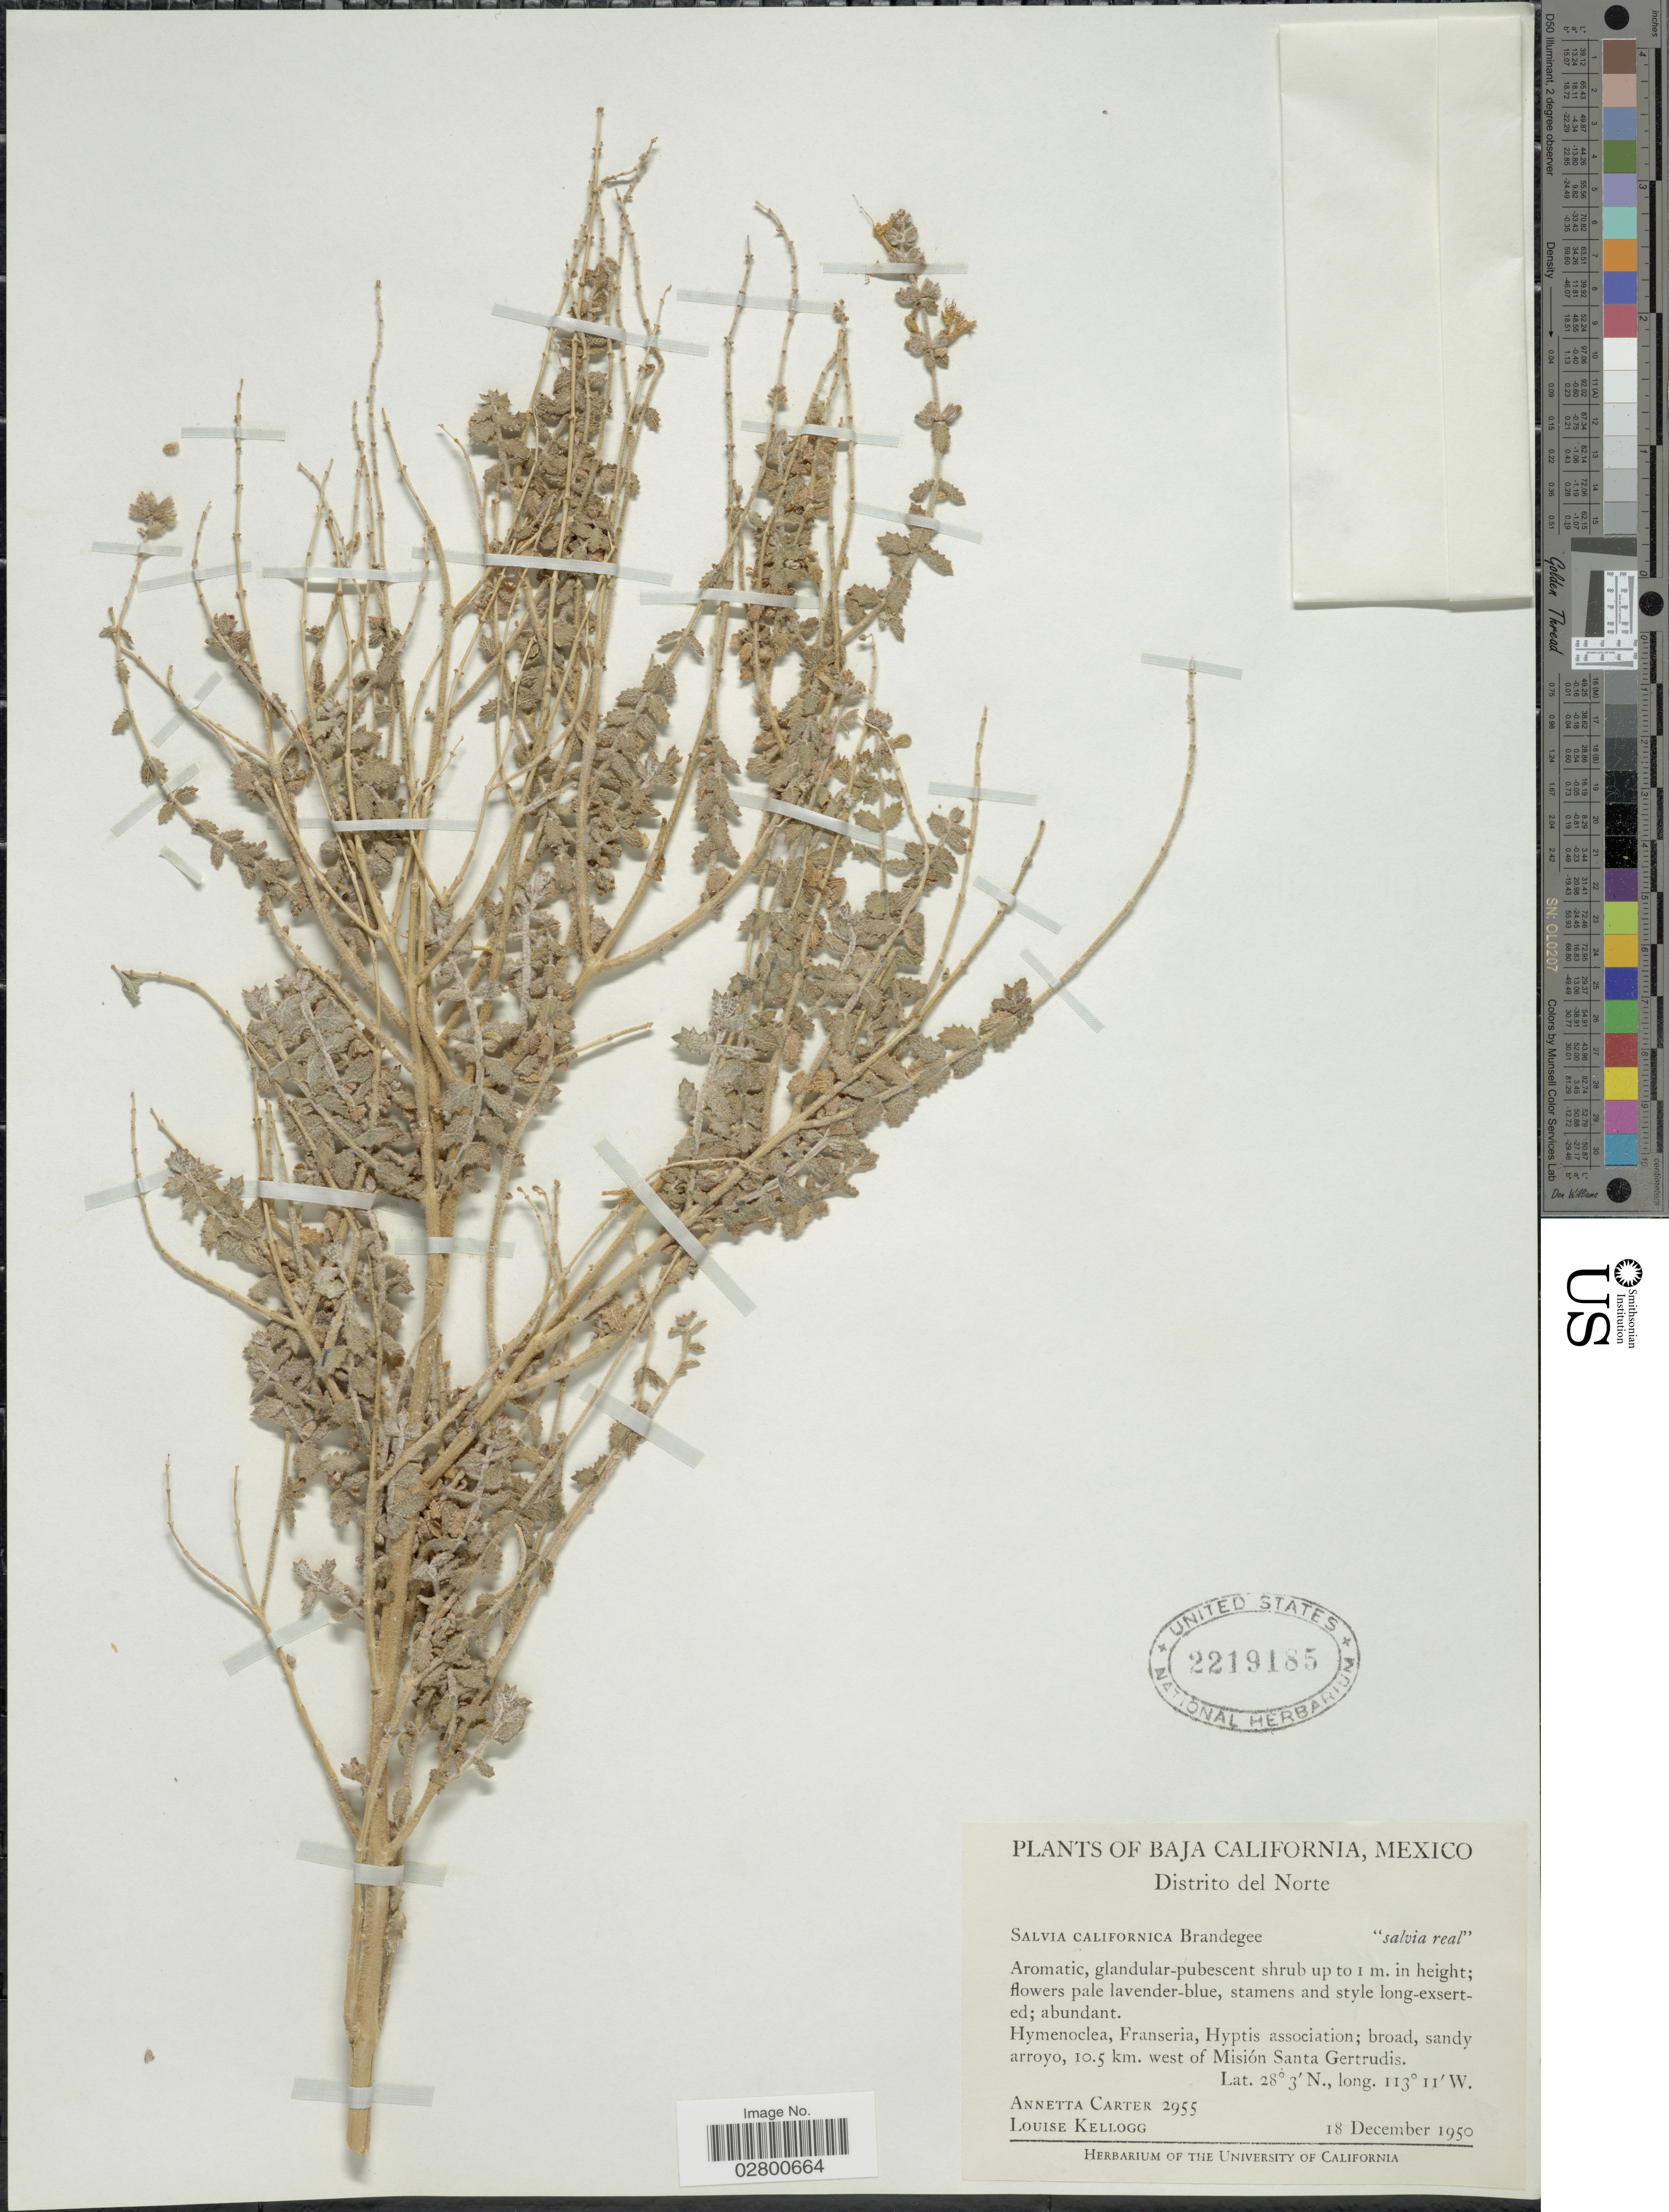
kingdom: Plantae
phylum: Tracheophyta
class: Magnoliopsida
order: Lamiales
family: Lamiaceae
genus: Salvia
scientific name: Salvia californica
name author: Brandegee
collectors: A. M. Carter & L. Kellogg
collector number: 2955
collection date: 1950-12-18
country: Mexico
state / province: Baja California Norte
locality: Distrito del Norte, 10.5 km west of Misión Santa Gertrudis.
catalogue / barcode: US 2219185